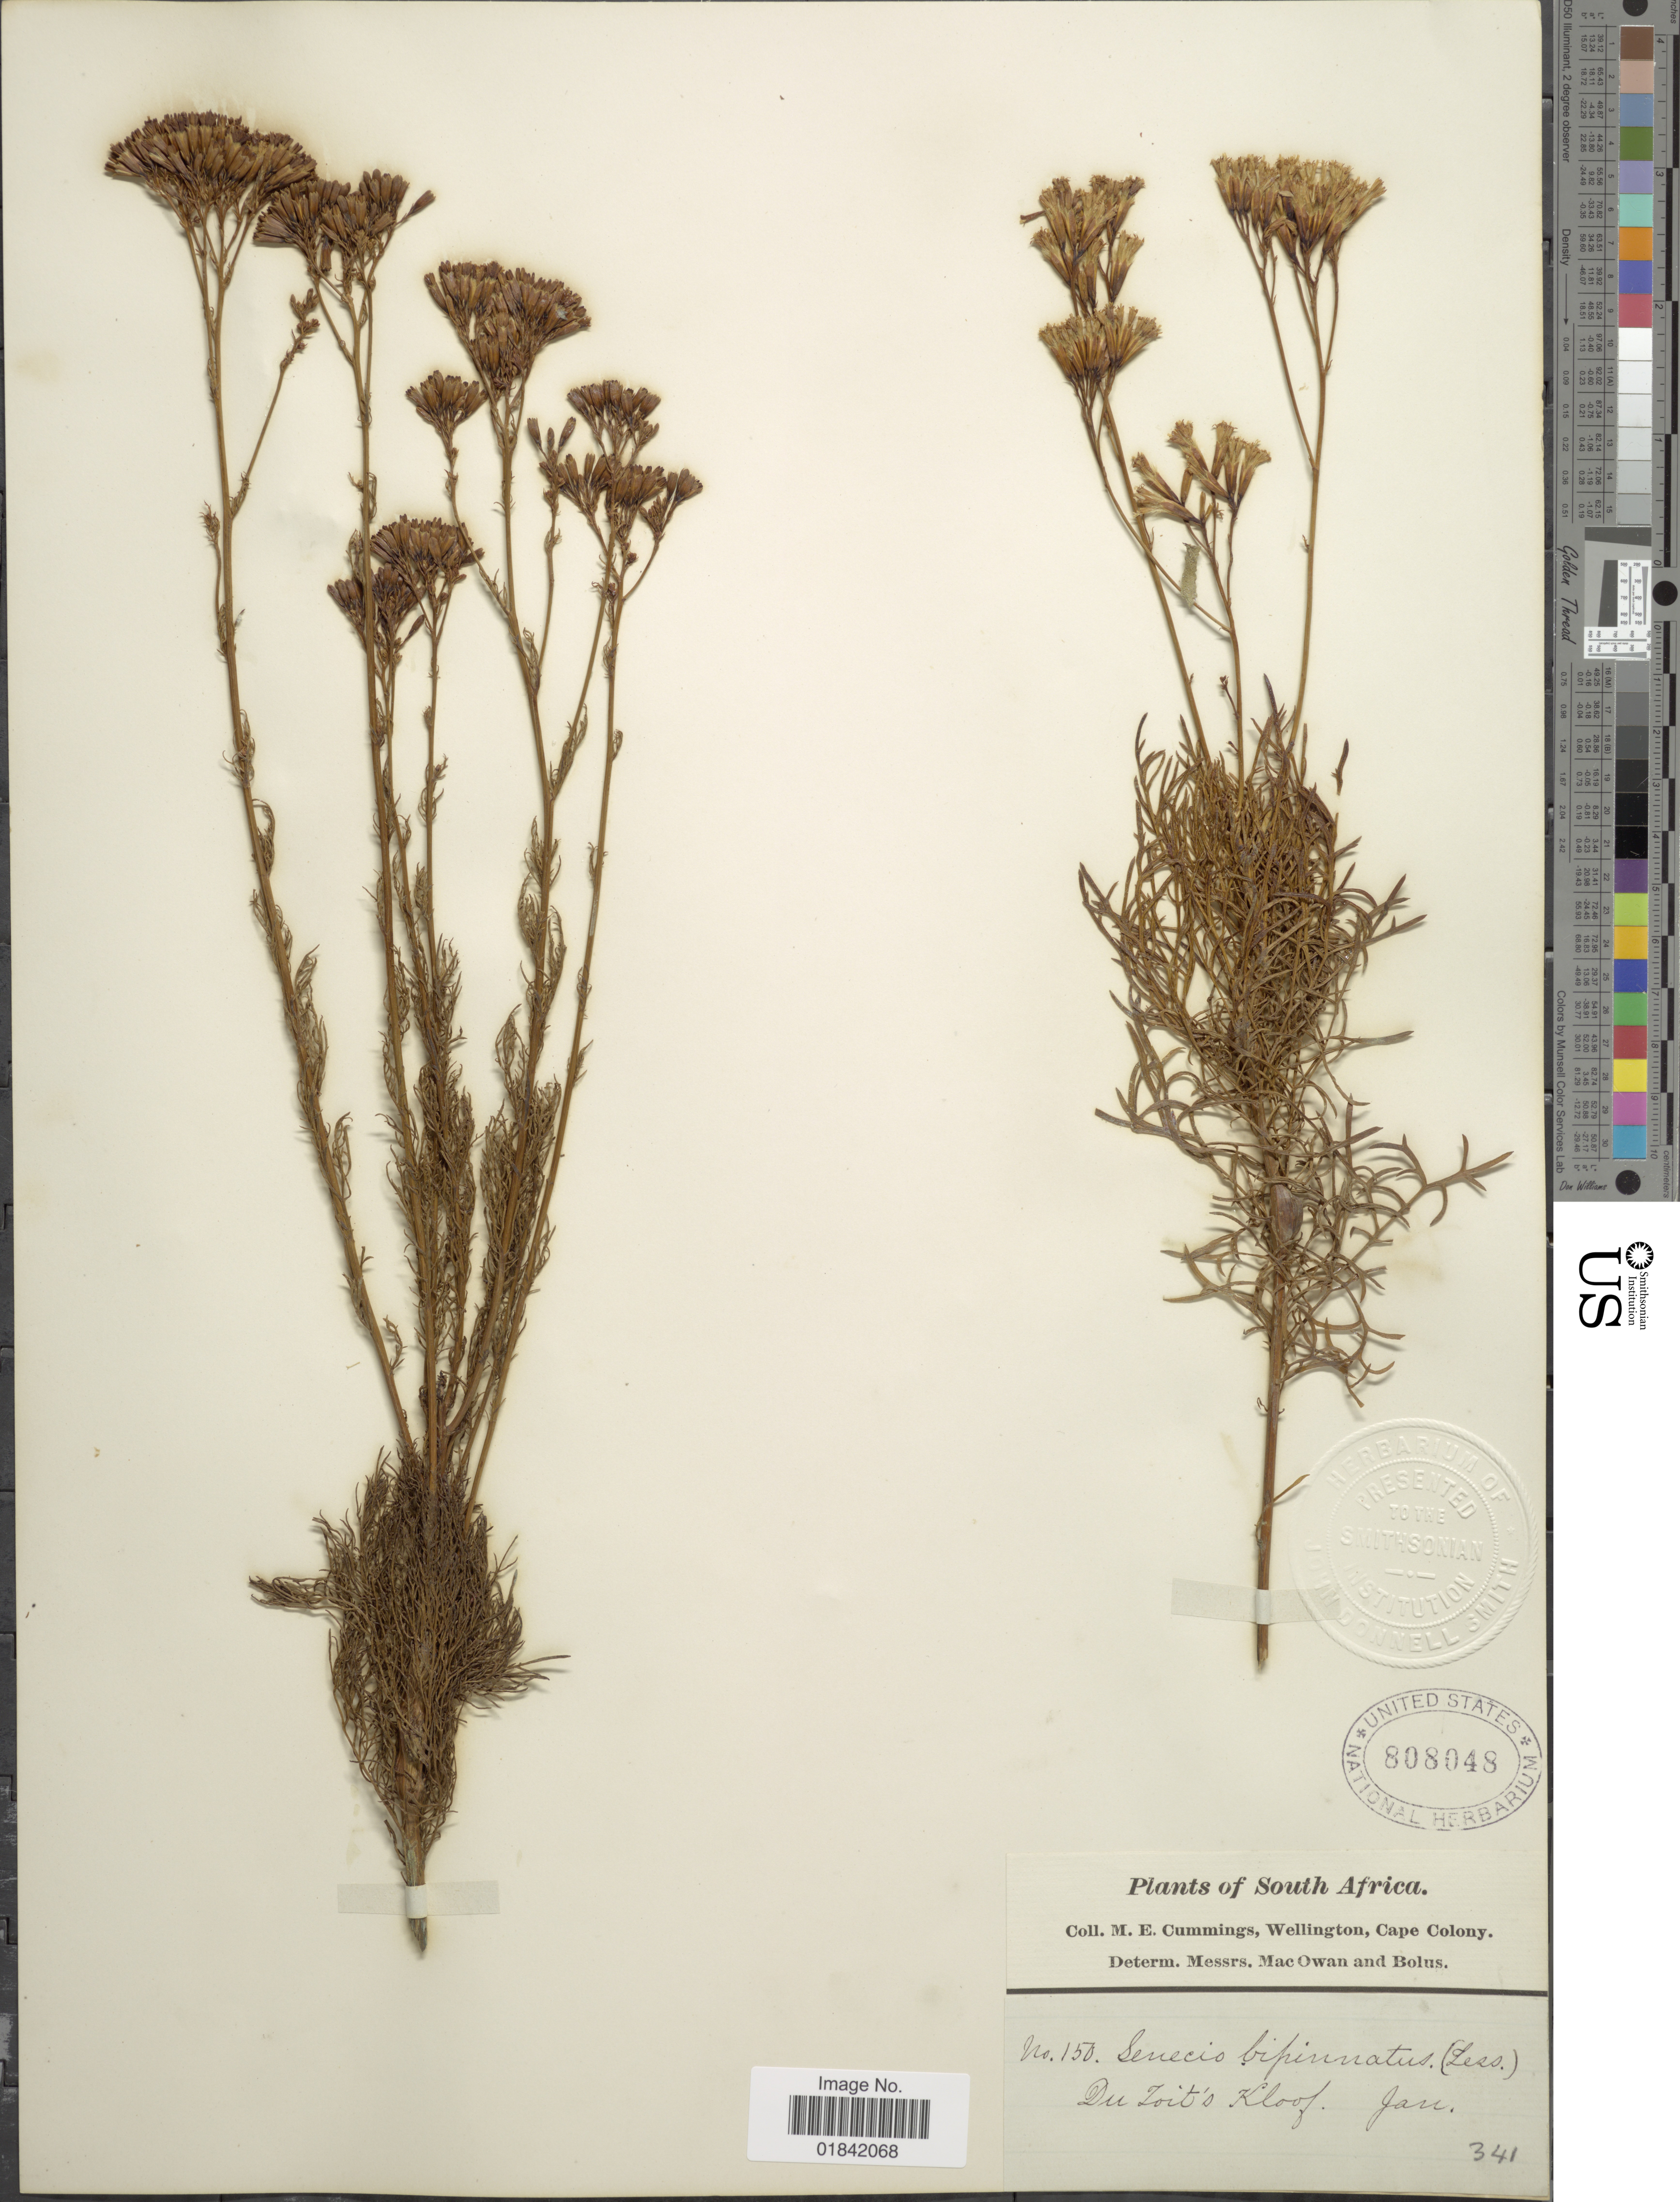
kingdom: Plantae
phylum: Tracheophyta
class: Magnoliopsida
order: Asterales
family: Asteraceae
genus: Senecio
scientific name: Senecio bipinnatus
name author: (Thunb.) Less.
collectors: M. E. Cummings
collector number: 150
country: South Africa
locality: Du Zoit's Kloof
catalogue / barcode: US 808048